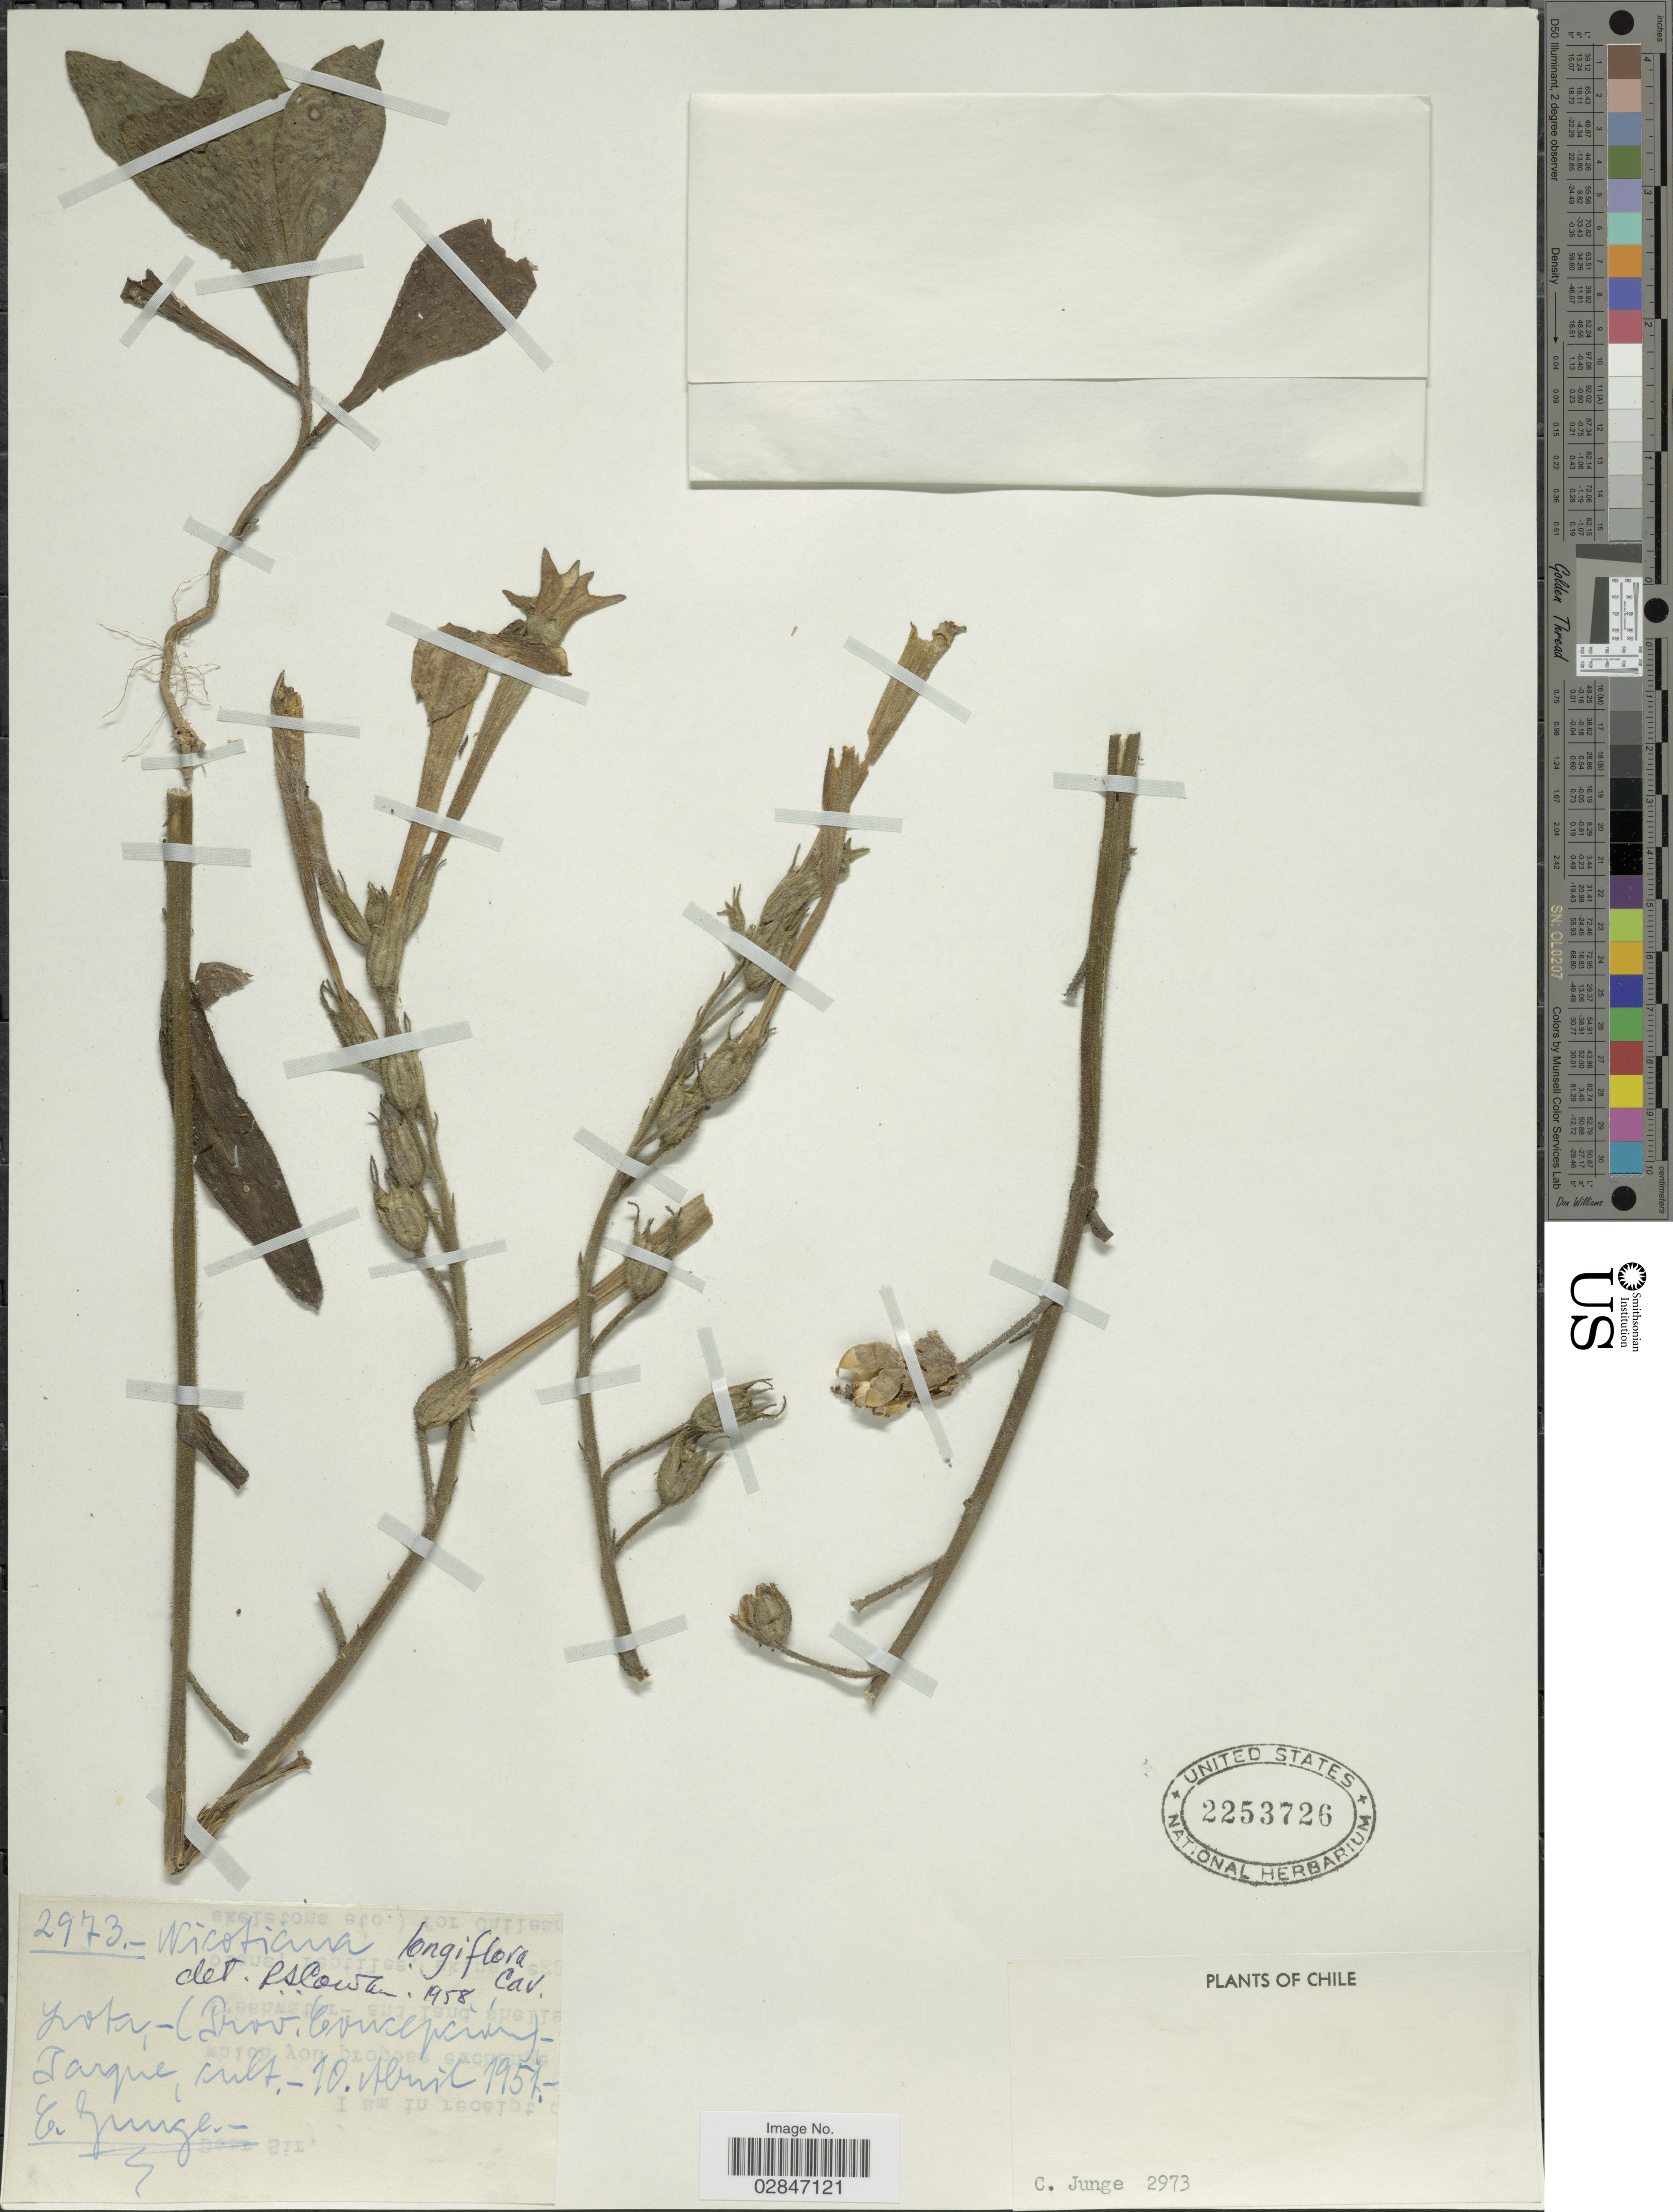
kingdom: Plantae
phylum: Tracheophyta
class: Magnoliopsida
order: Solanales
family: Solanaceae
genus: Nicotiana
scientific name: Nicotiana longiflora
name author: Cav.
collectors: C. Junge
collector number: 2973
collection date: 1951-04-10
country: Chile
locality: Zota (Prov. Concepción) - Parque, cult.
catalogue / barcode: US 2253726